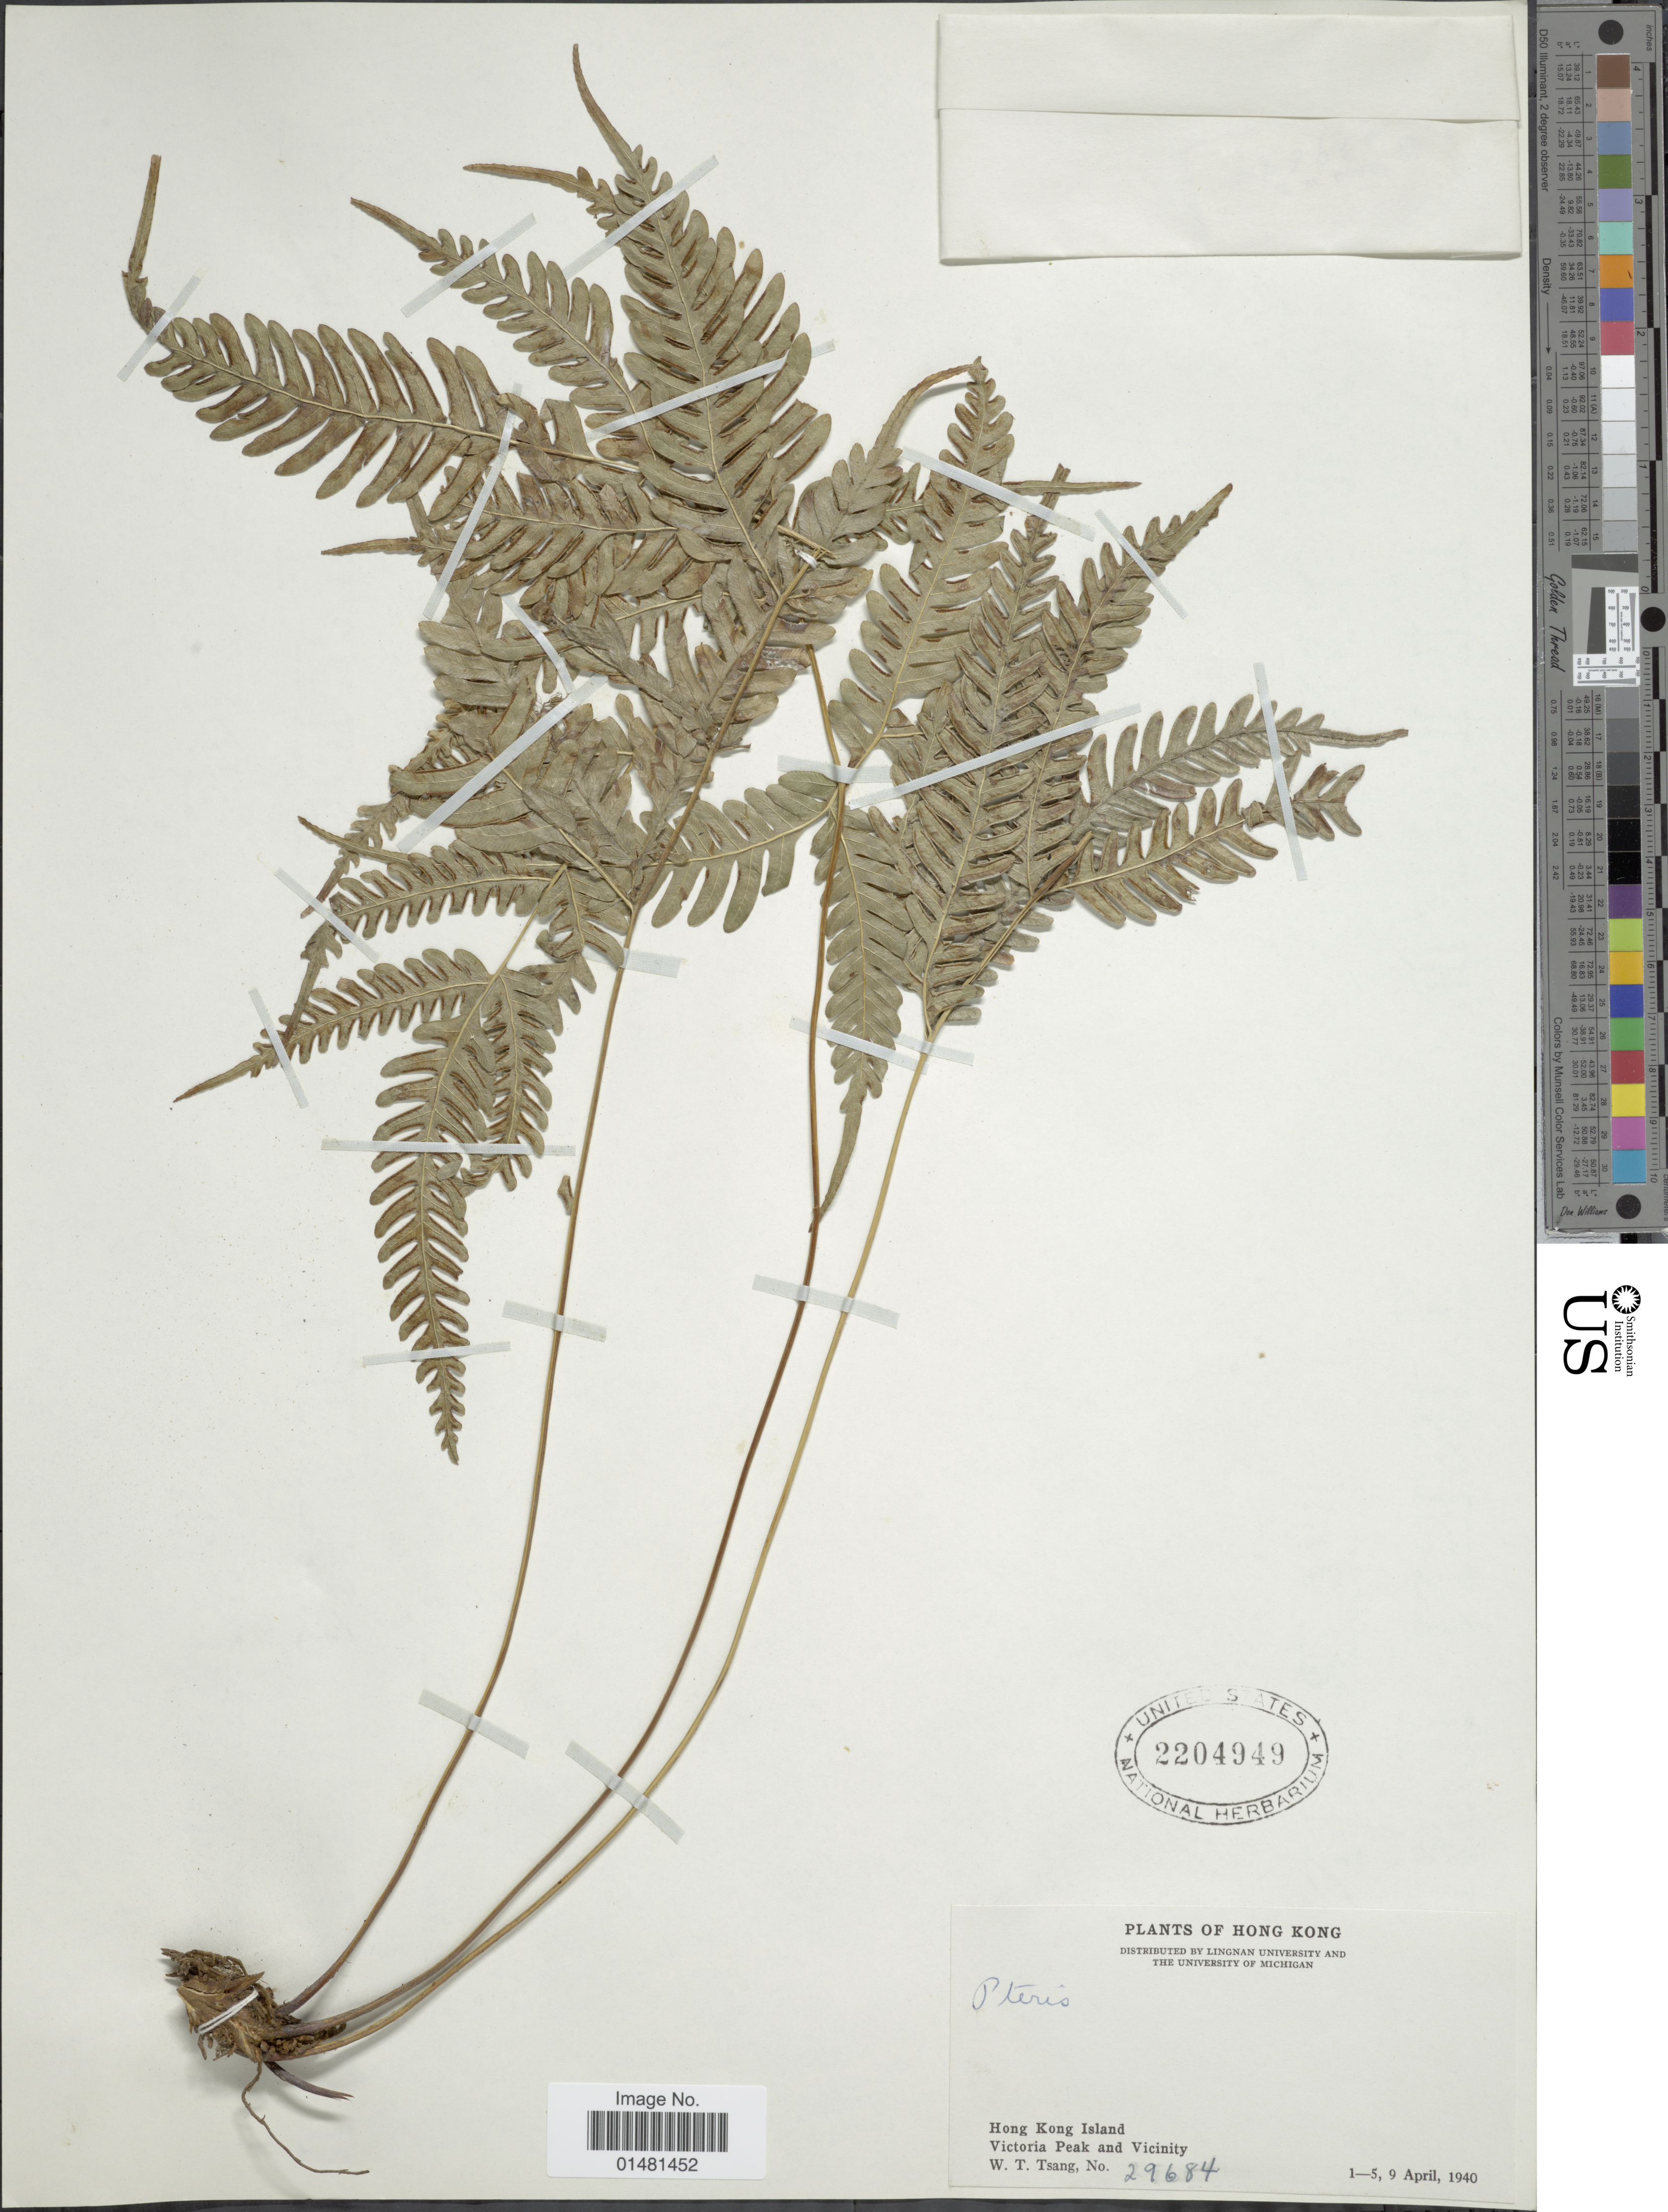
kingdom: Plantae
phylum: Tracheophyta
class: Polypodiopsida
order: Polypodiales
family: Pteridaceae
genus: Pteris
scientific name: Pteris sp.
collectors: Y. W. Taam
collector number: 29684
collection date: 1940-04-01/1940-04-09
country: China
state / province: Hong Kong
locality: Hong Kong Island, Vicinity Peak and Vicinity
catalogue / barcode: US 2204949